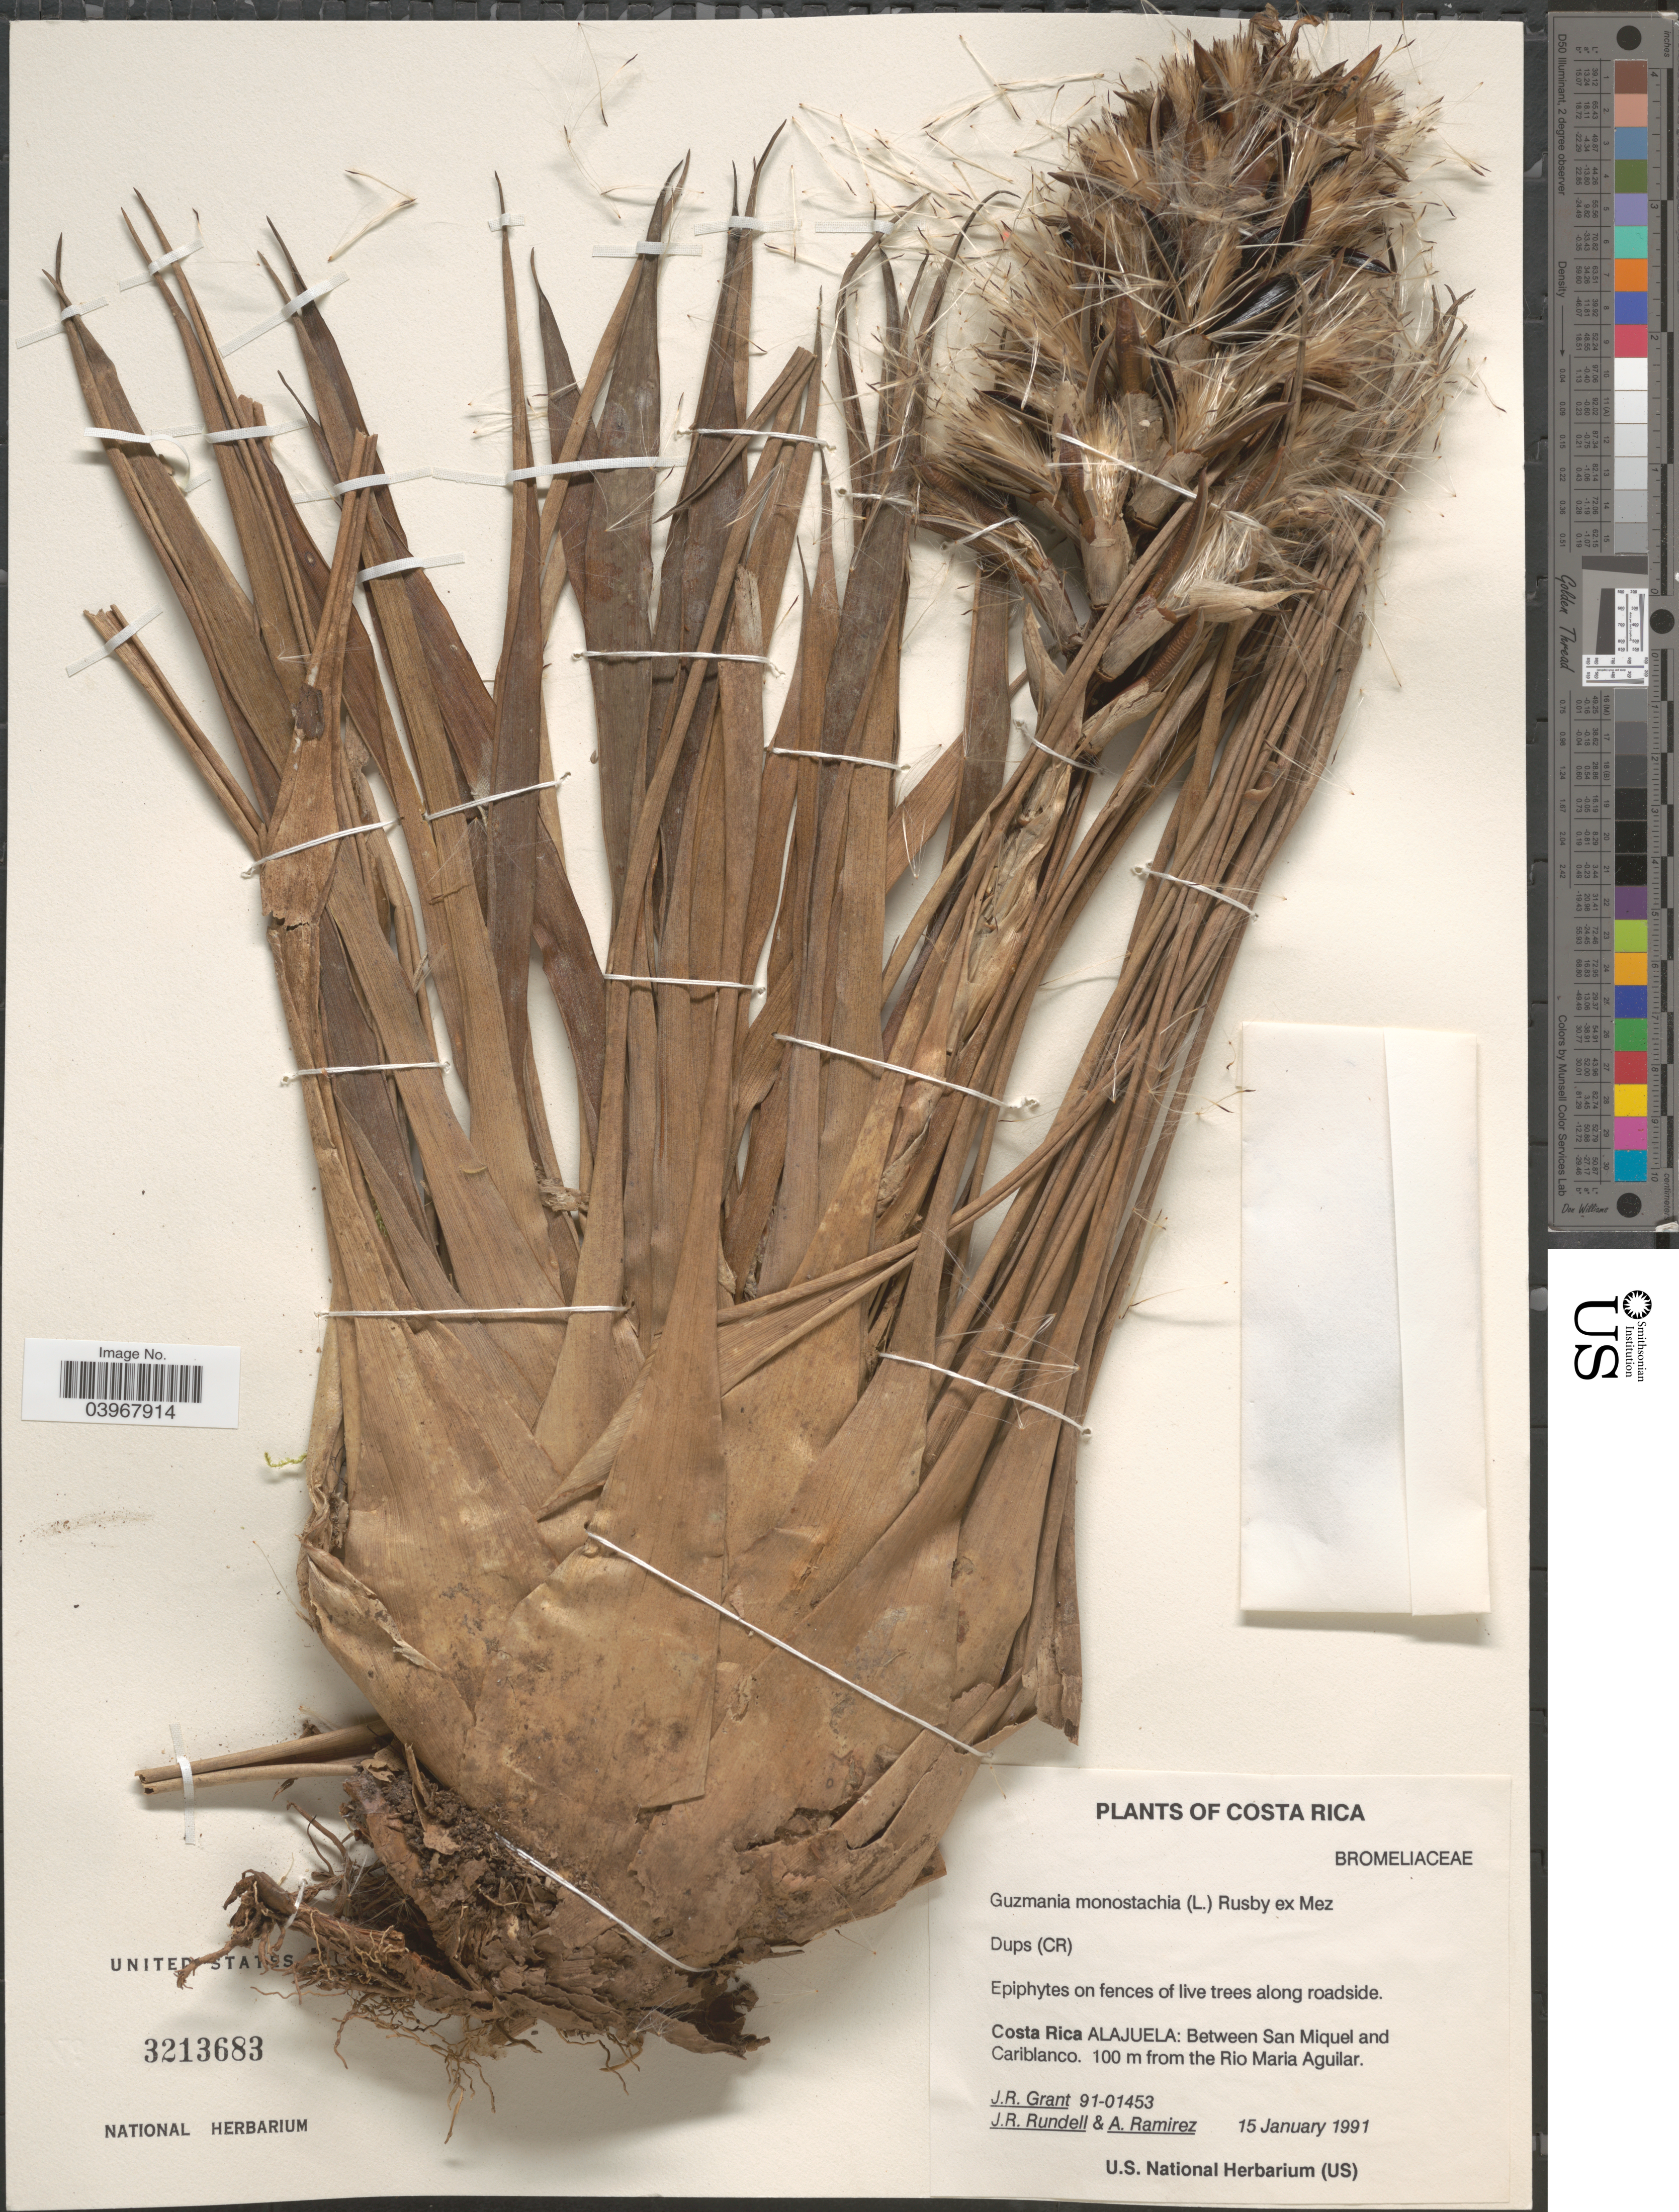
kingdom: Plantae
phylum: Tracheophyta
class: Liliopsida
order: Poales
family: Bromeliaceae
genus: Guzmania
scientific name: Guzmania monostachia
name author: (L.) Rusby ex Mez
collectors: J. Grant, J. R. Rundell & A. Ramirez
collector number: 91-01453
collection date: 1991-01-15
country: Costa Rica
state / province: Alajuela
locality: Between San Miquel and Cariblanco. 100 m from the Rio Maria Aguilar.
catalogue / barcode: US 3213683